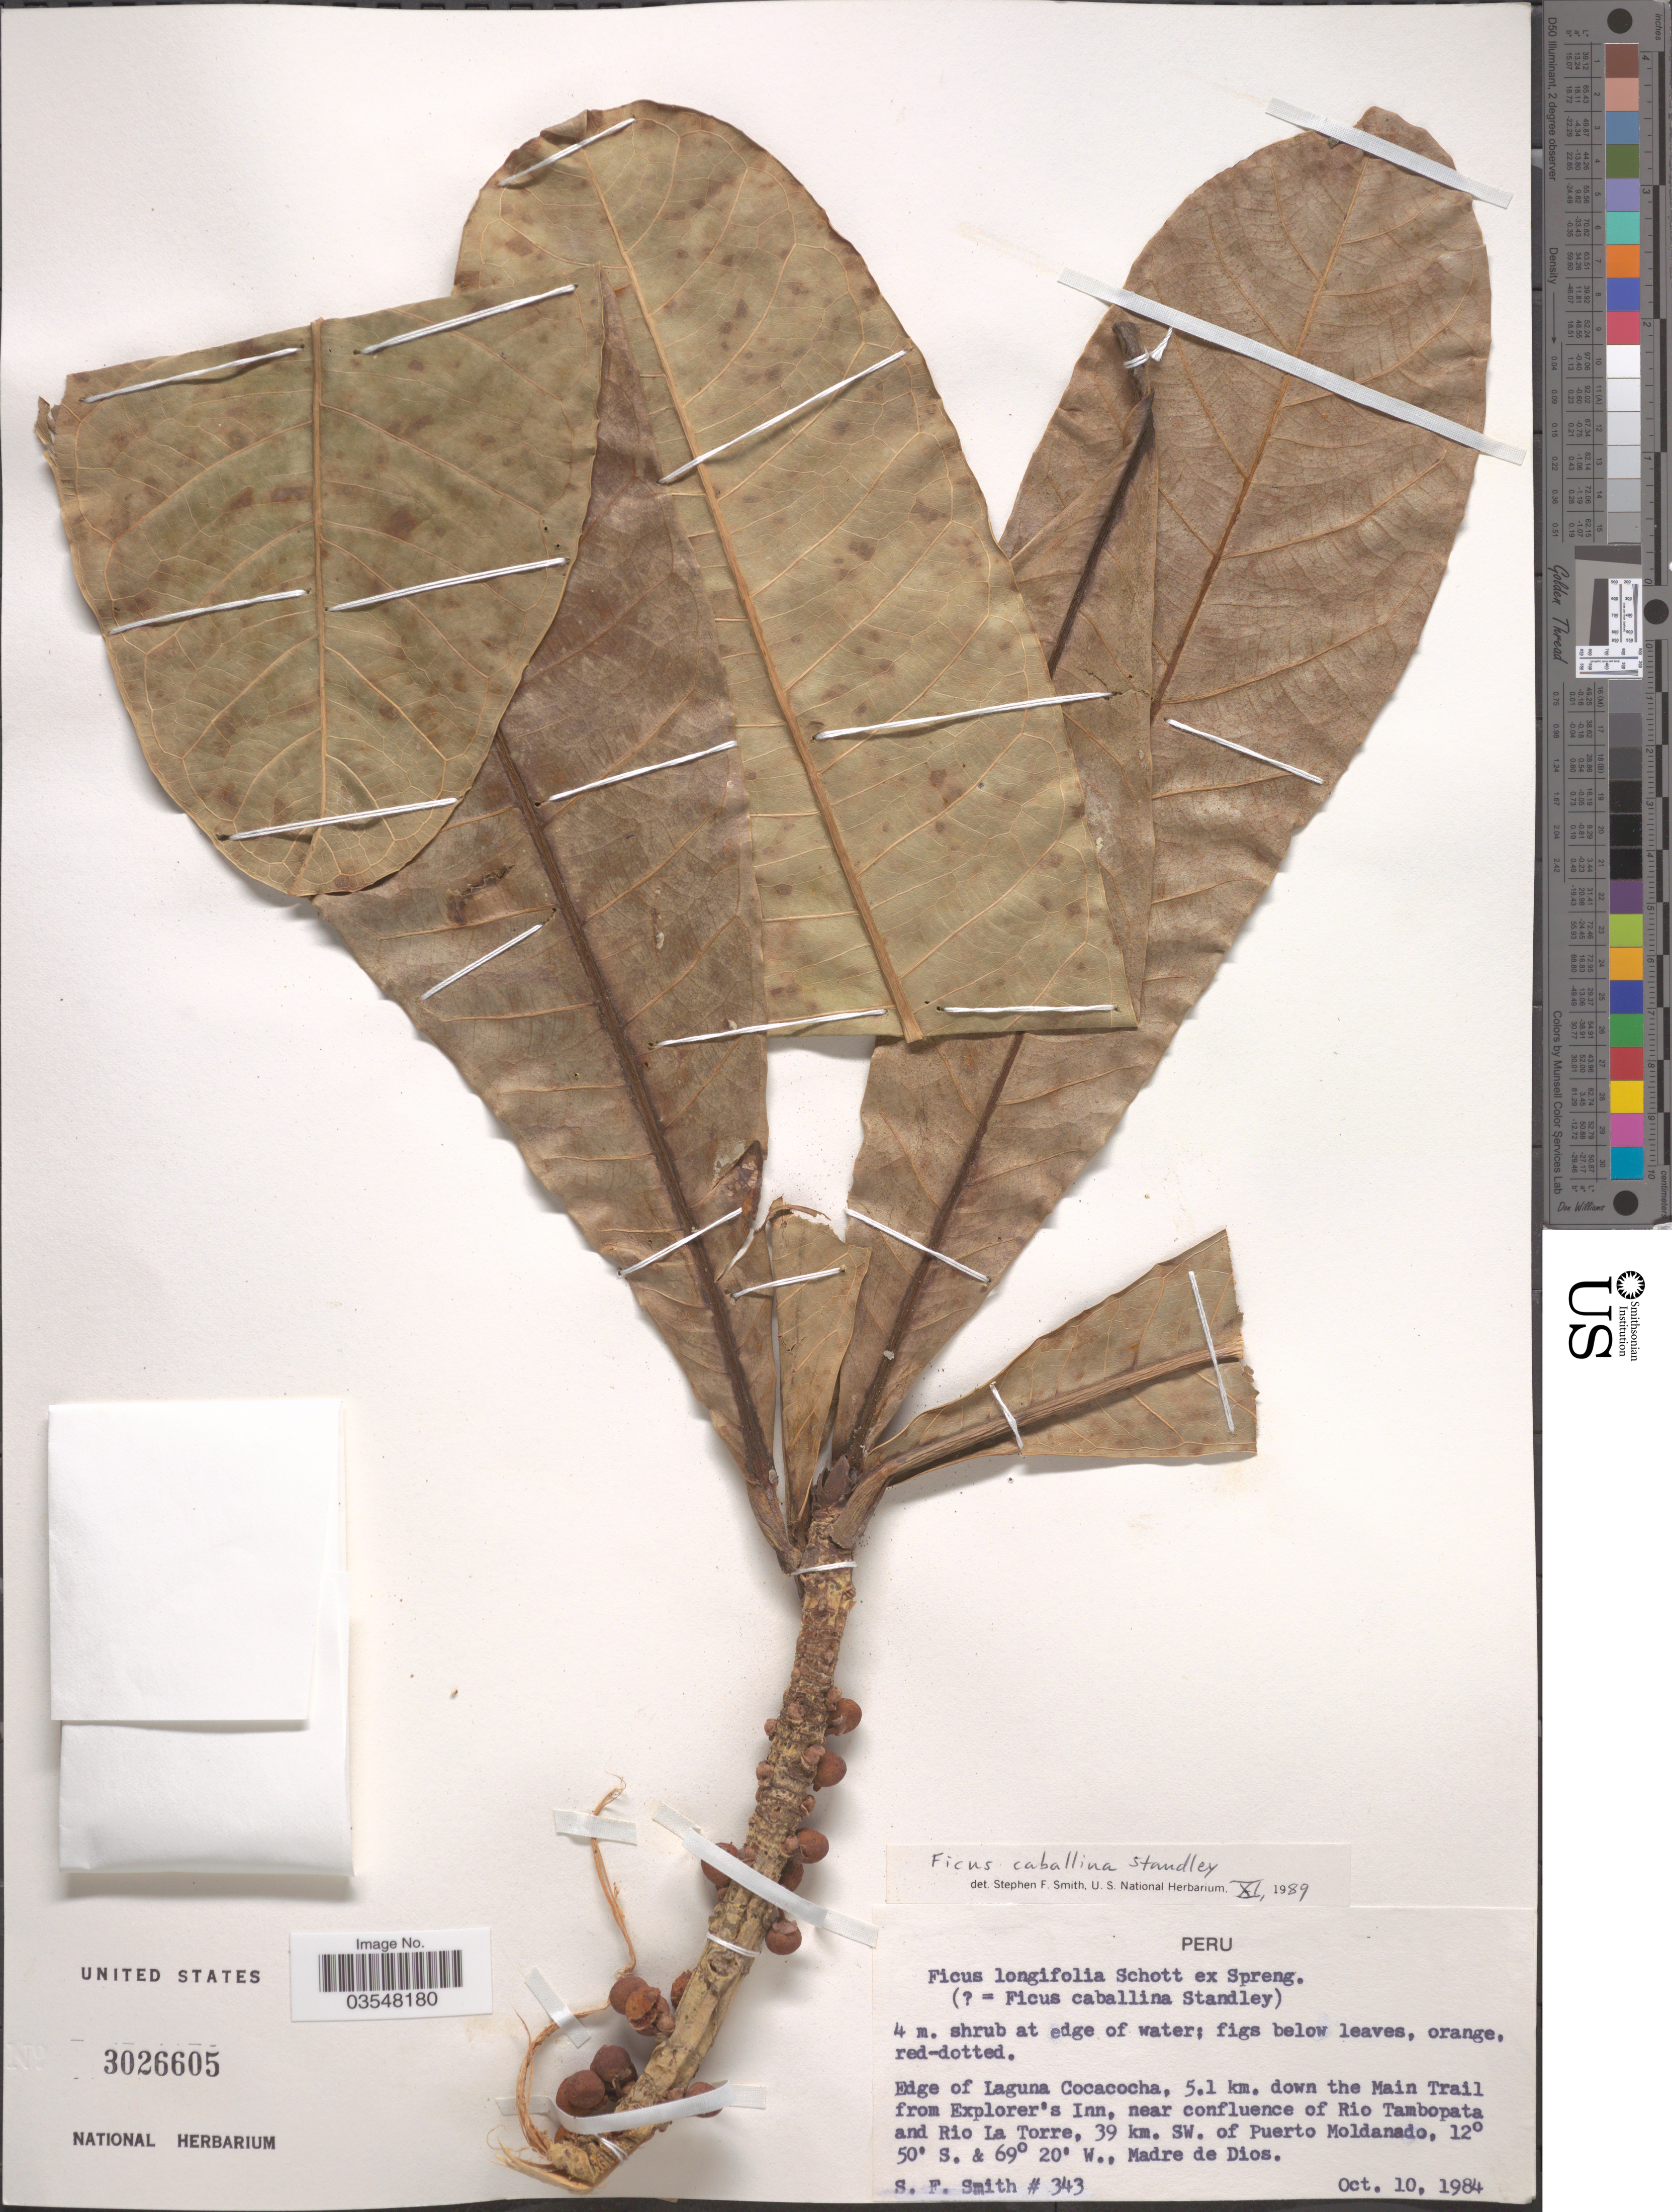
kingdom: Plantae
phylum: Tracheophyta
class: Magnoliopsida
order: Rosales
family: Moraceae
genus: Ficus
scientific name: Ficus caballina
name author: Standl.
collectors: S.F. Smith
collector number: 343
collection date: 1984-10-10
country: Peru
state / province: Madre de Dios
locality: Edge of Laguna Cocacocha, 5.1 km. down the Main Trail from Explorer's Inn, near confluence of Rio Tambopata and Rio La Torre, 39 km. SW. of Puerto Moldanado.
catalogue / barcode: US 3026605